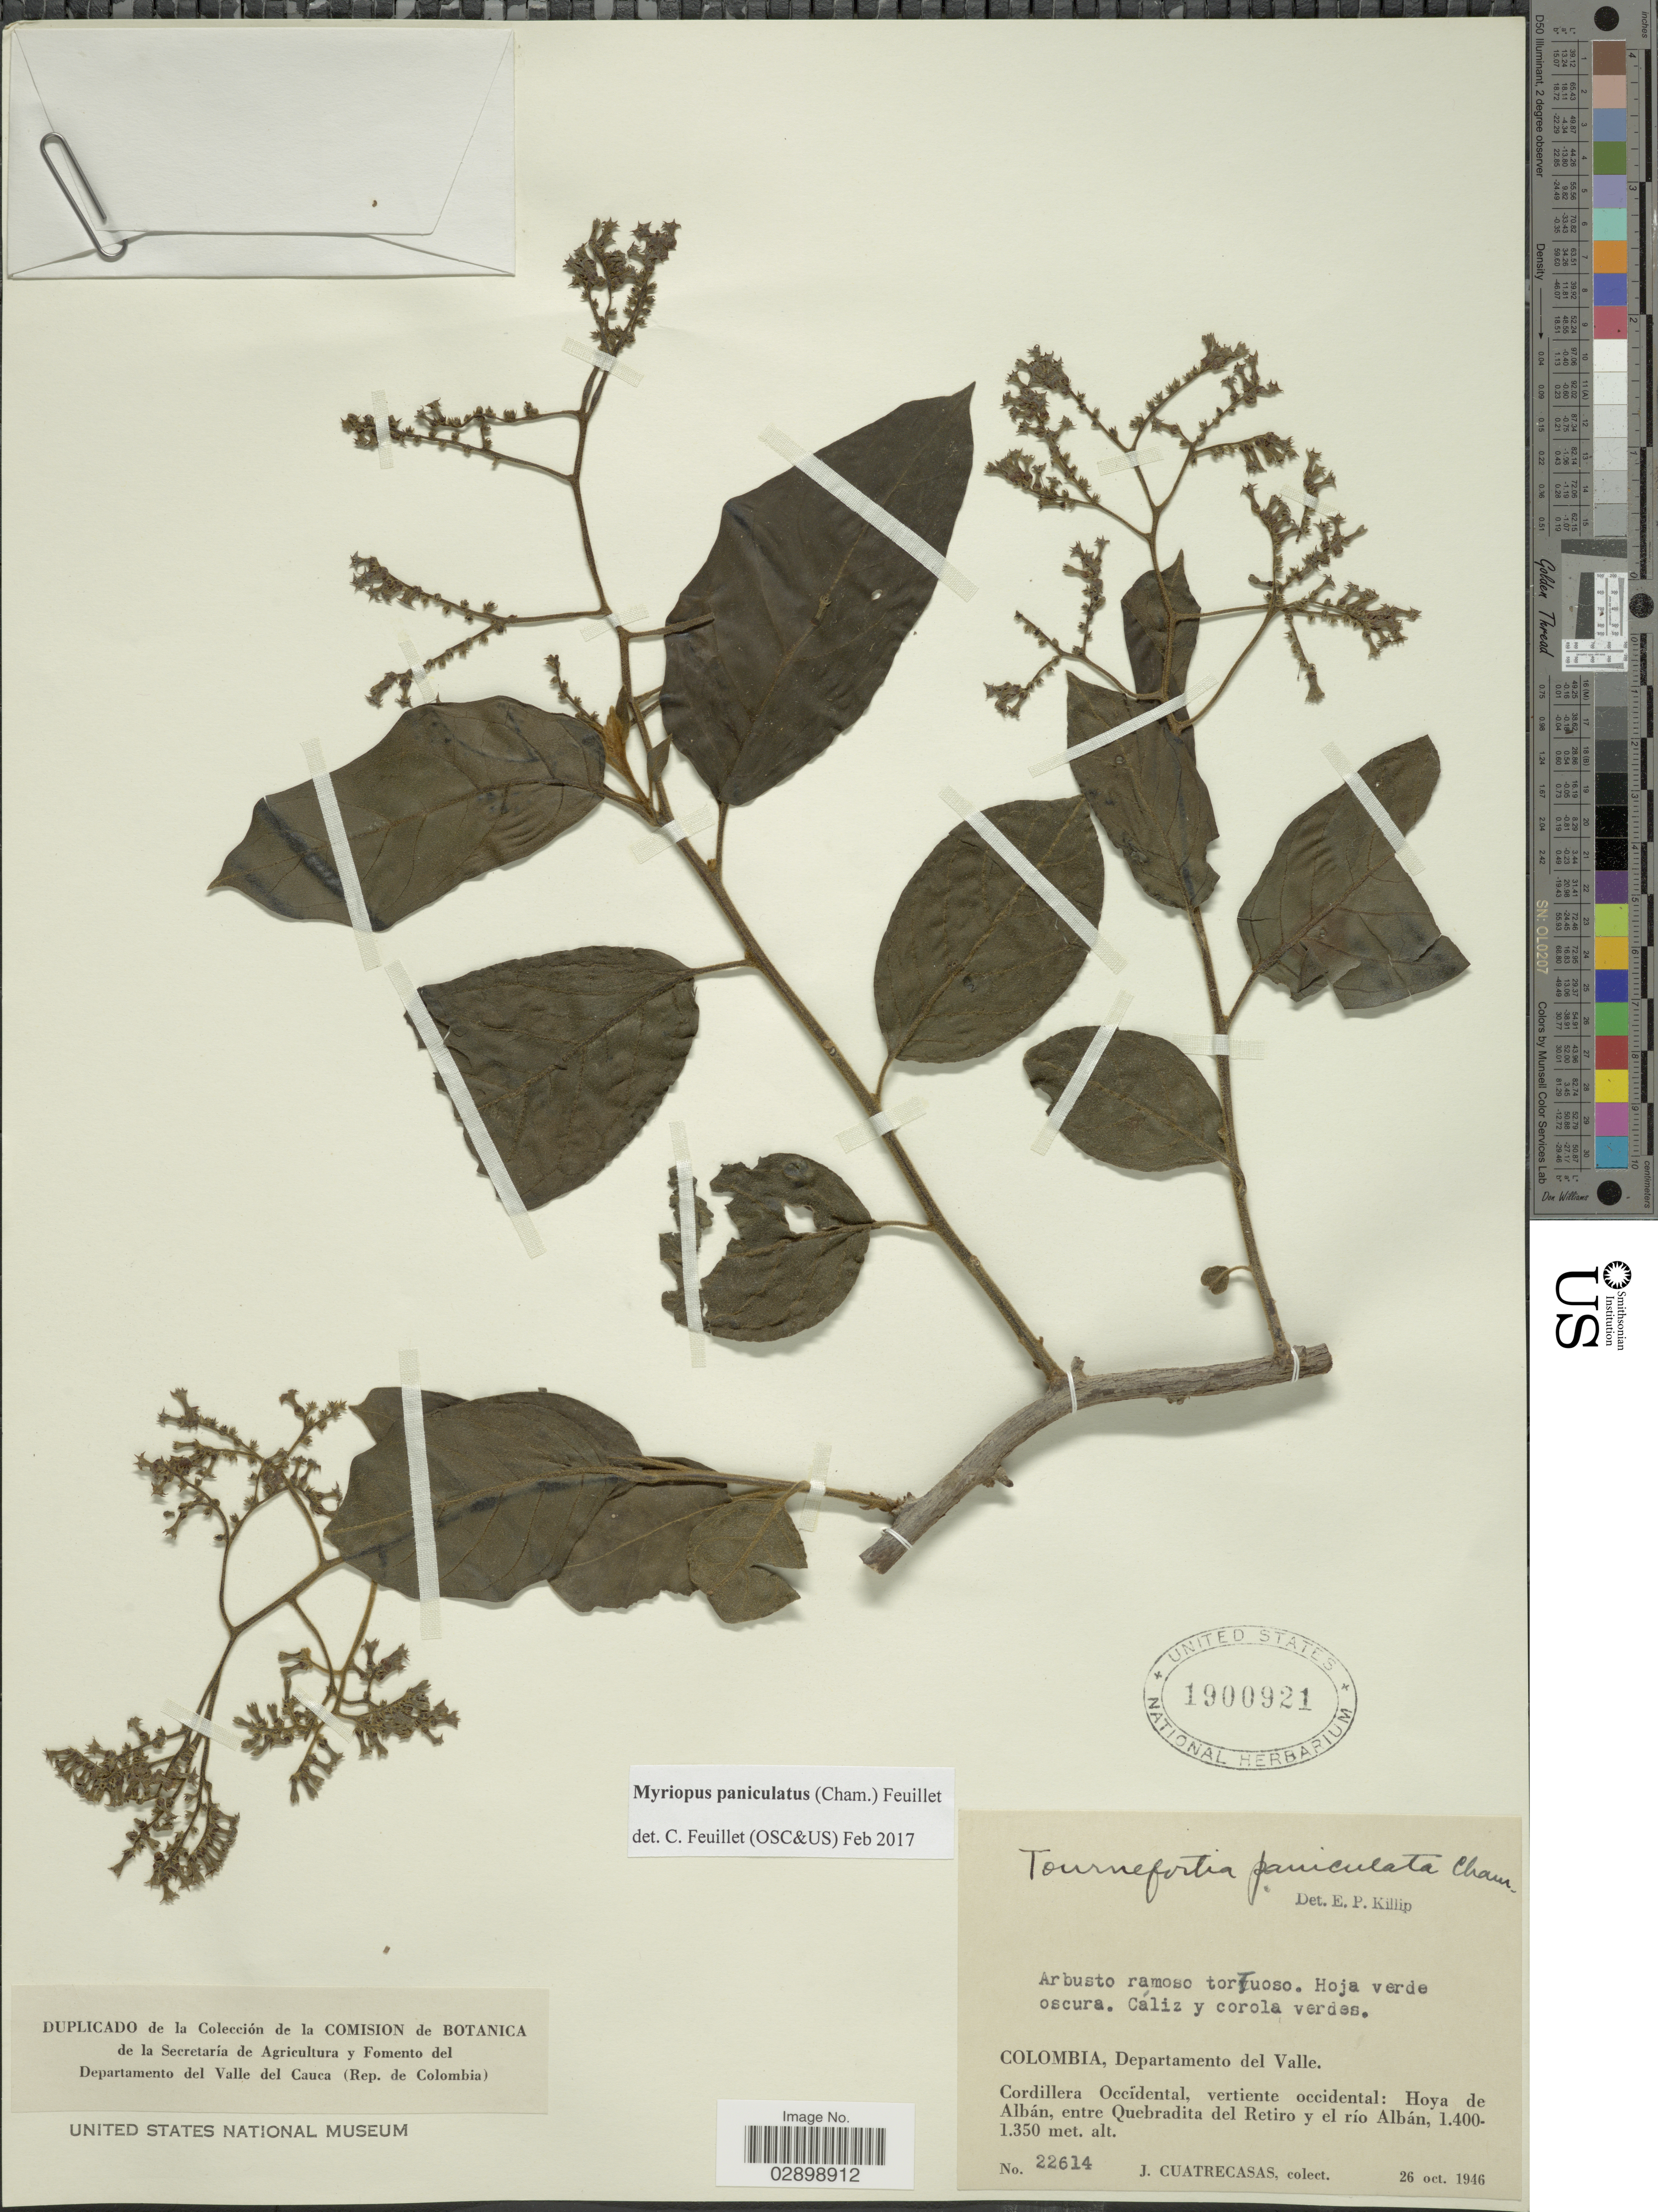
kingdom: Plantae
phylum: Tracheophyta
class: Magnoliopsida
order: Boraginales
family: Heliotropiaceae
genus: Myriopus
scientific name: Myriopus paniculatus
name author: (Cham.) Feuillet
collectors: J. Cuatrecasas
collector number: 22614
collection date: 1946-10-26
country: Colombia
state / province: Valle del Cauca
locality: Departamento del Valle. Cordillera Occidental, vertiente occidental: Hoya de Albán, entre Quebradita del Retiro y el río Albán.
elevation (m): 1350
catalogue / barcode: US 1900921